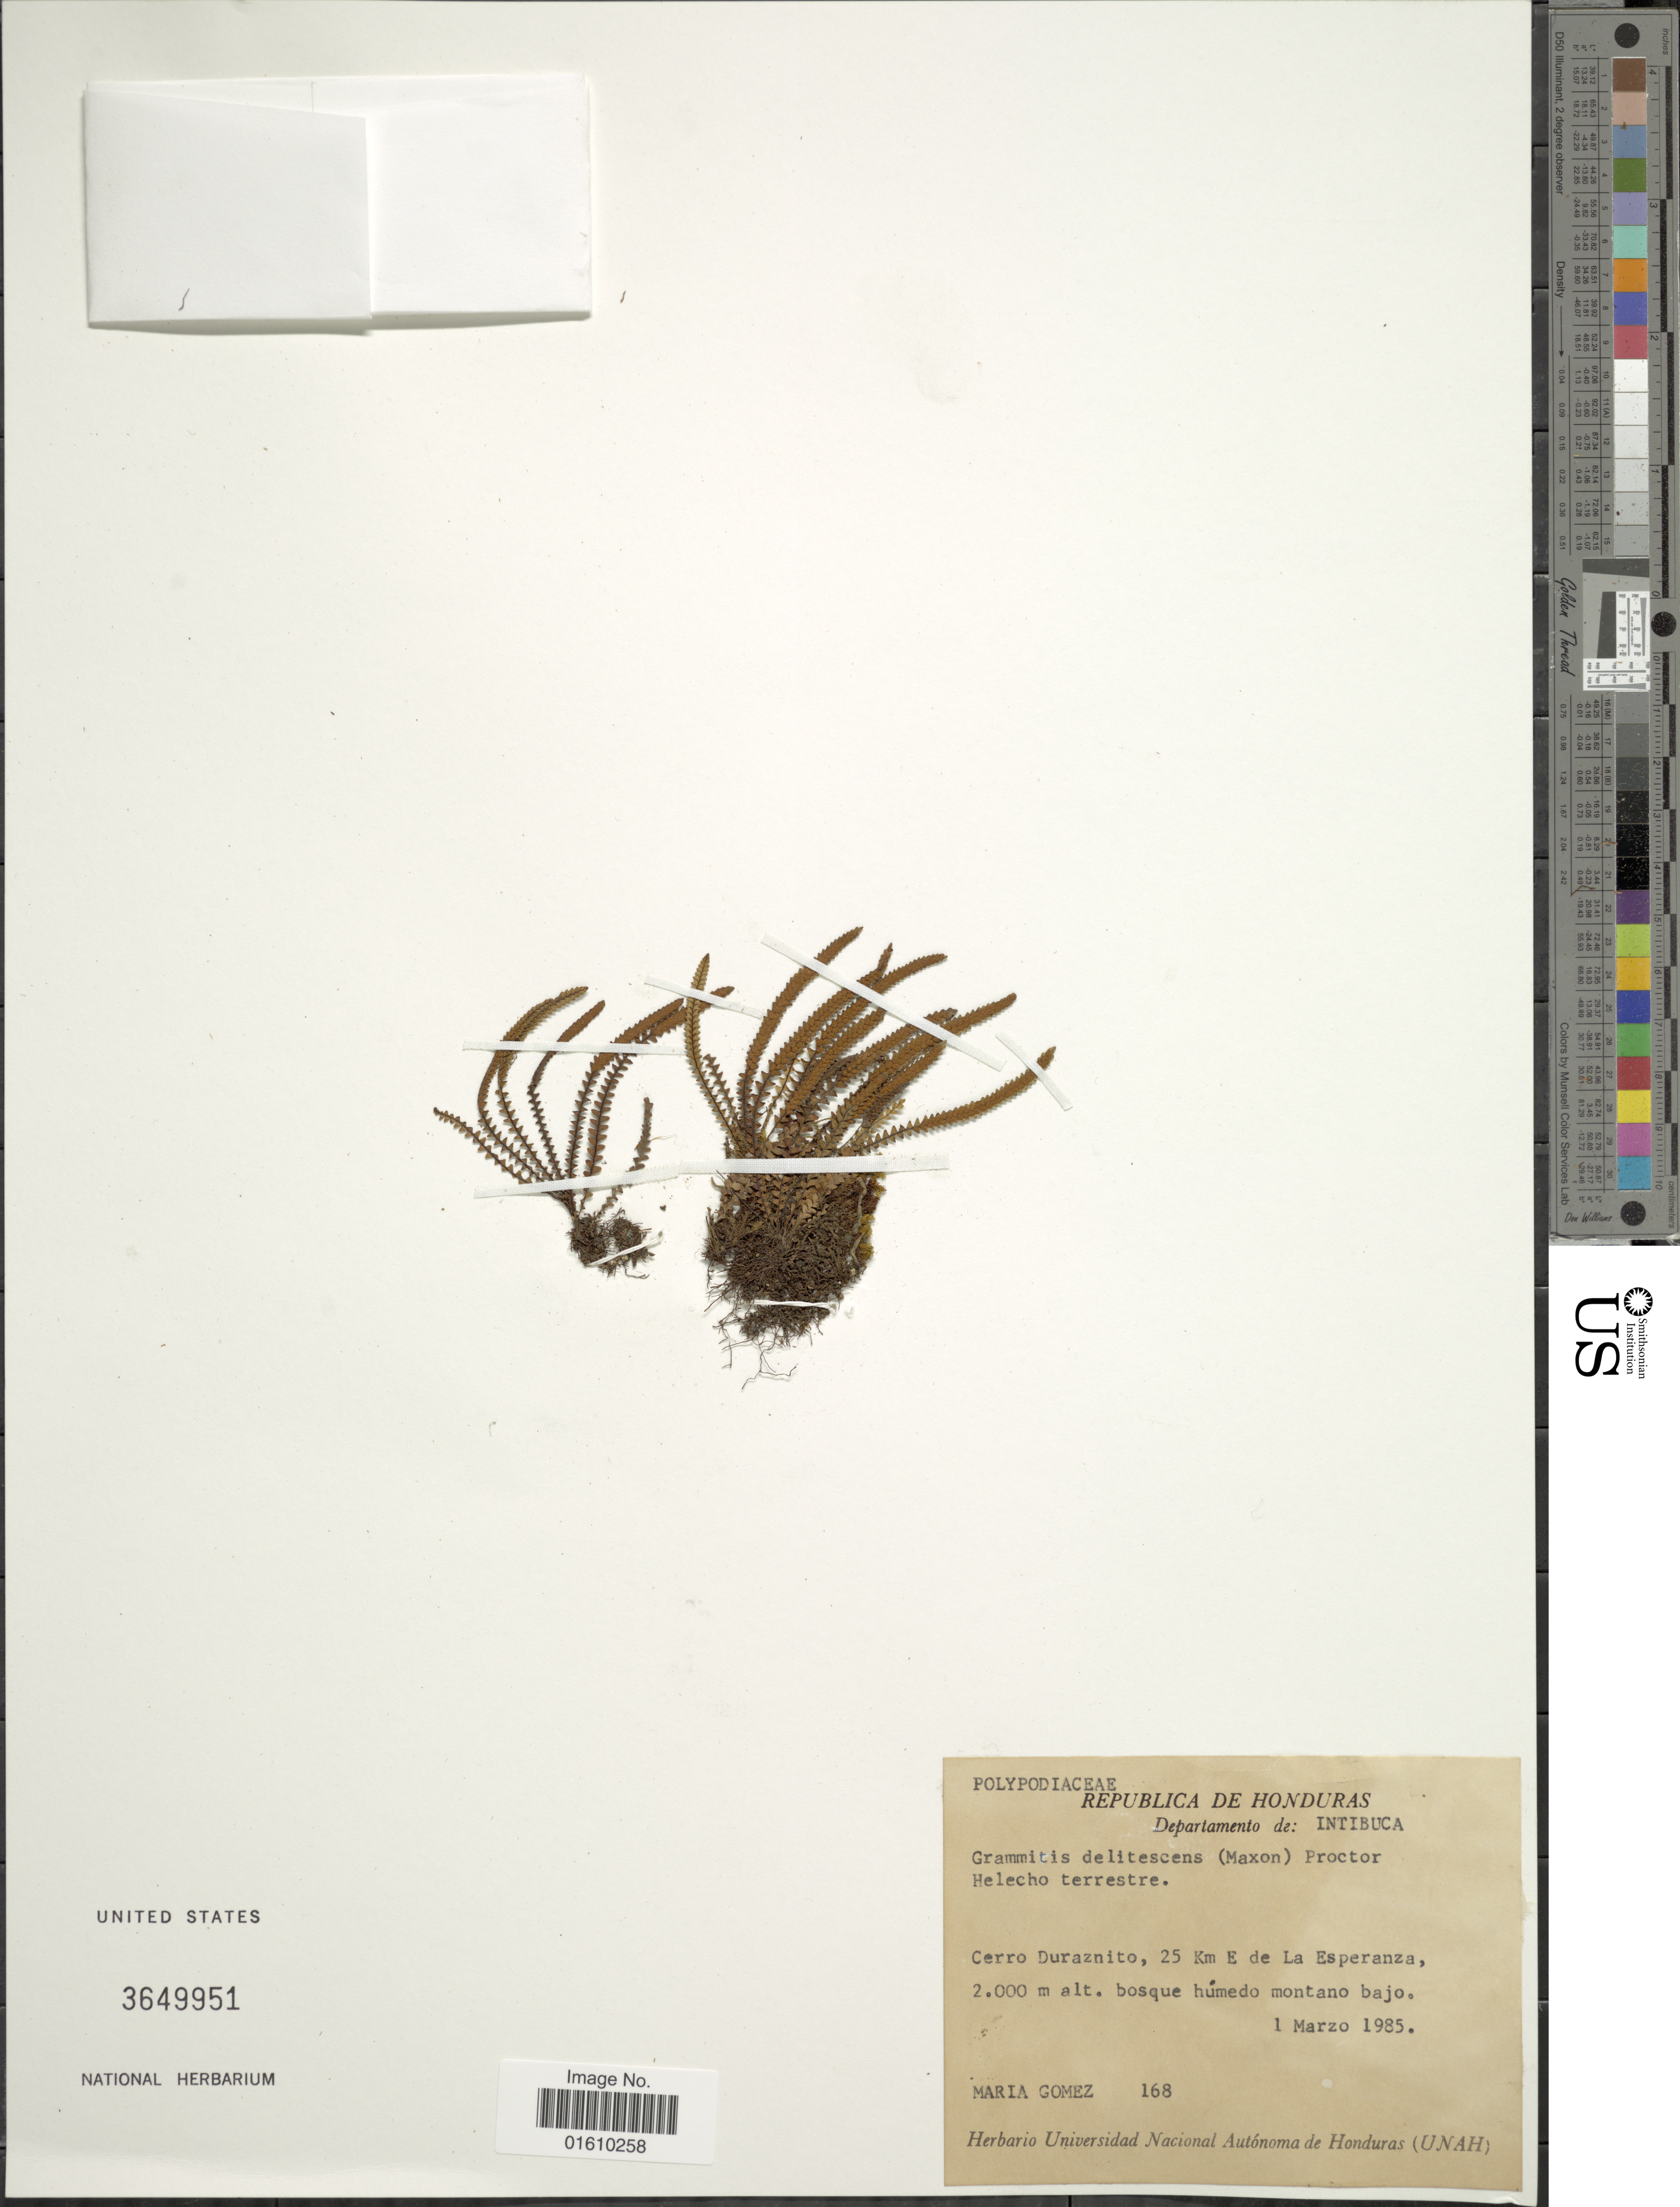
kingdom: Plantae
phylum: Tracheophyta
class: Polypodiopsida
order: Polypodiales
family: Polypodiaceae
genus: Stenogrammitis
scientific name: Stenogrammitis delitescens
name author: (Maxon) Labiak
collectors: M. Gomez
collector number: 168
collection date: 1985-03-01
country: Honduras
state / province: Intibuca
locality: Cerro Duraznito, 25 Km E de La Esperanza, bosque húmedo montano bajo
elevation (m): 2000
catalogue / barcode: US 3649951